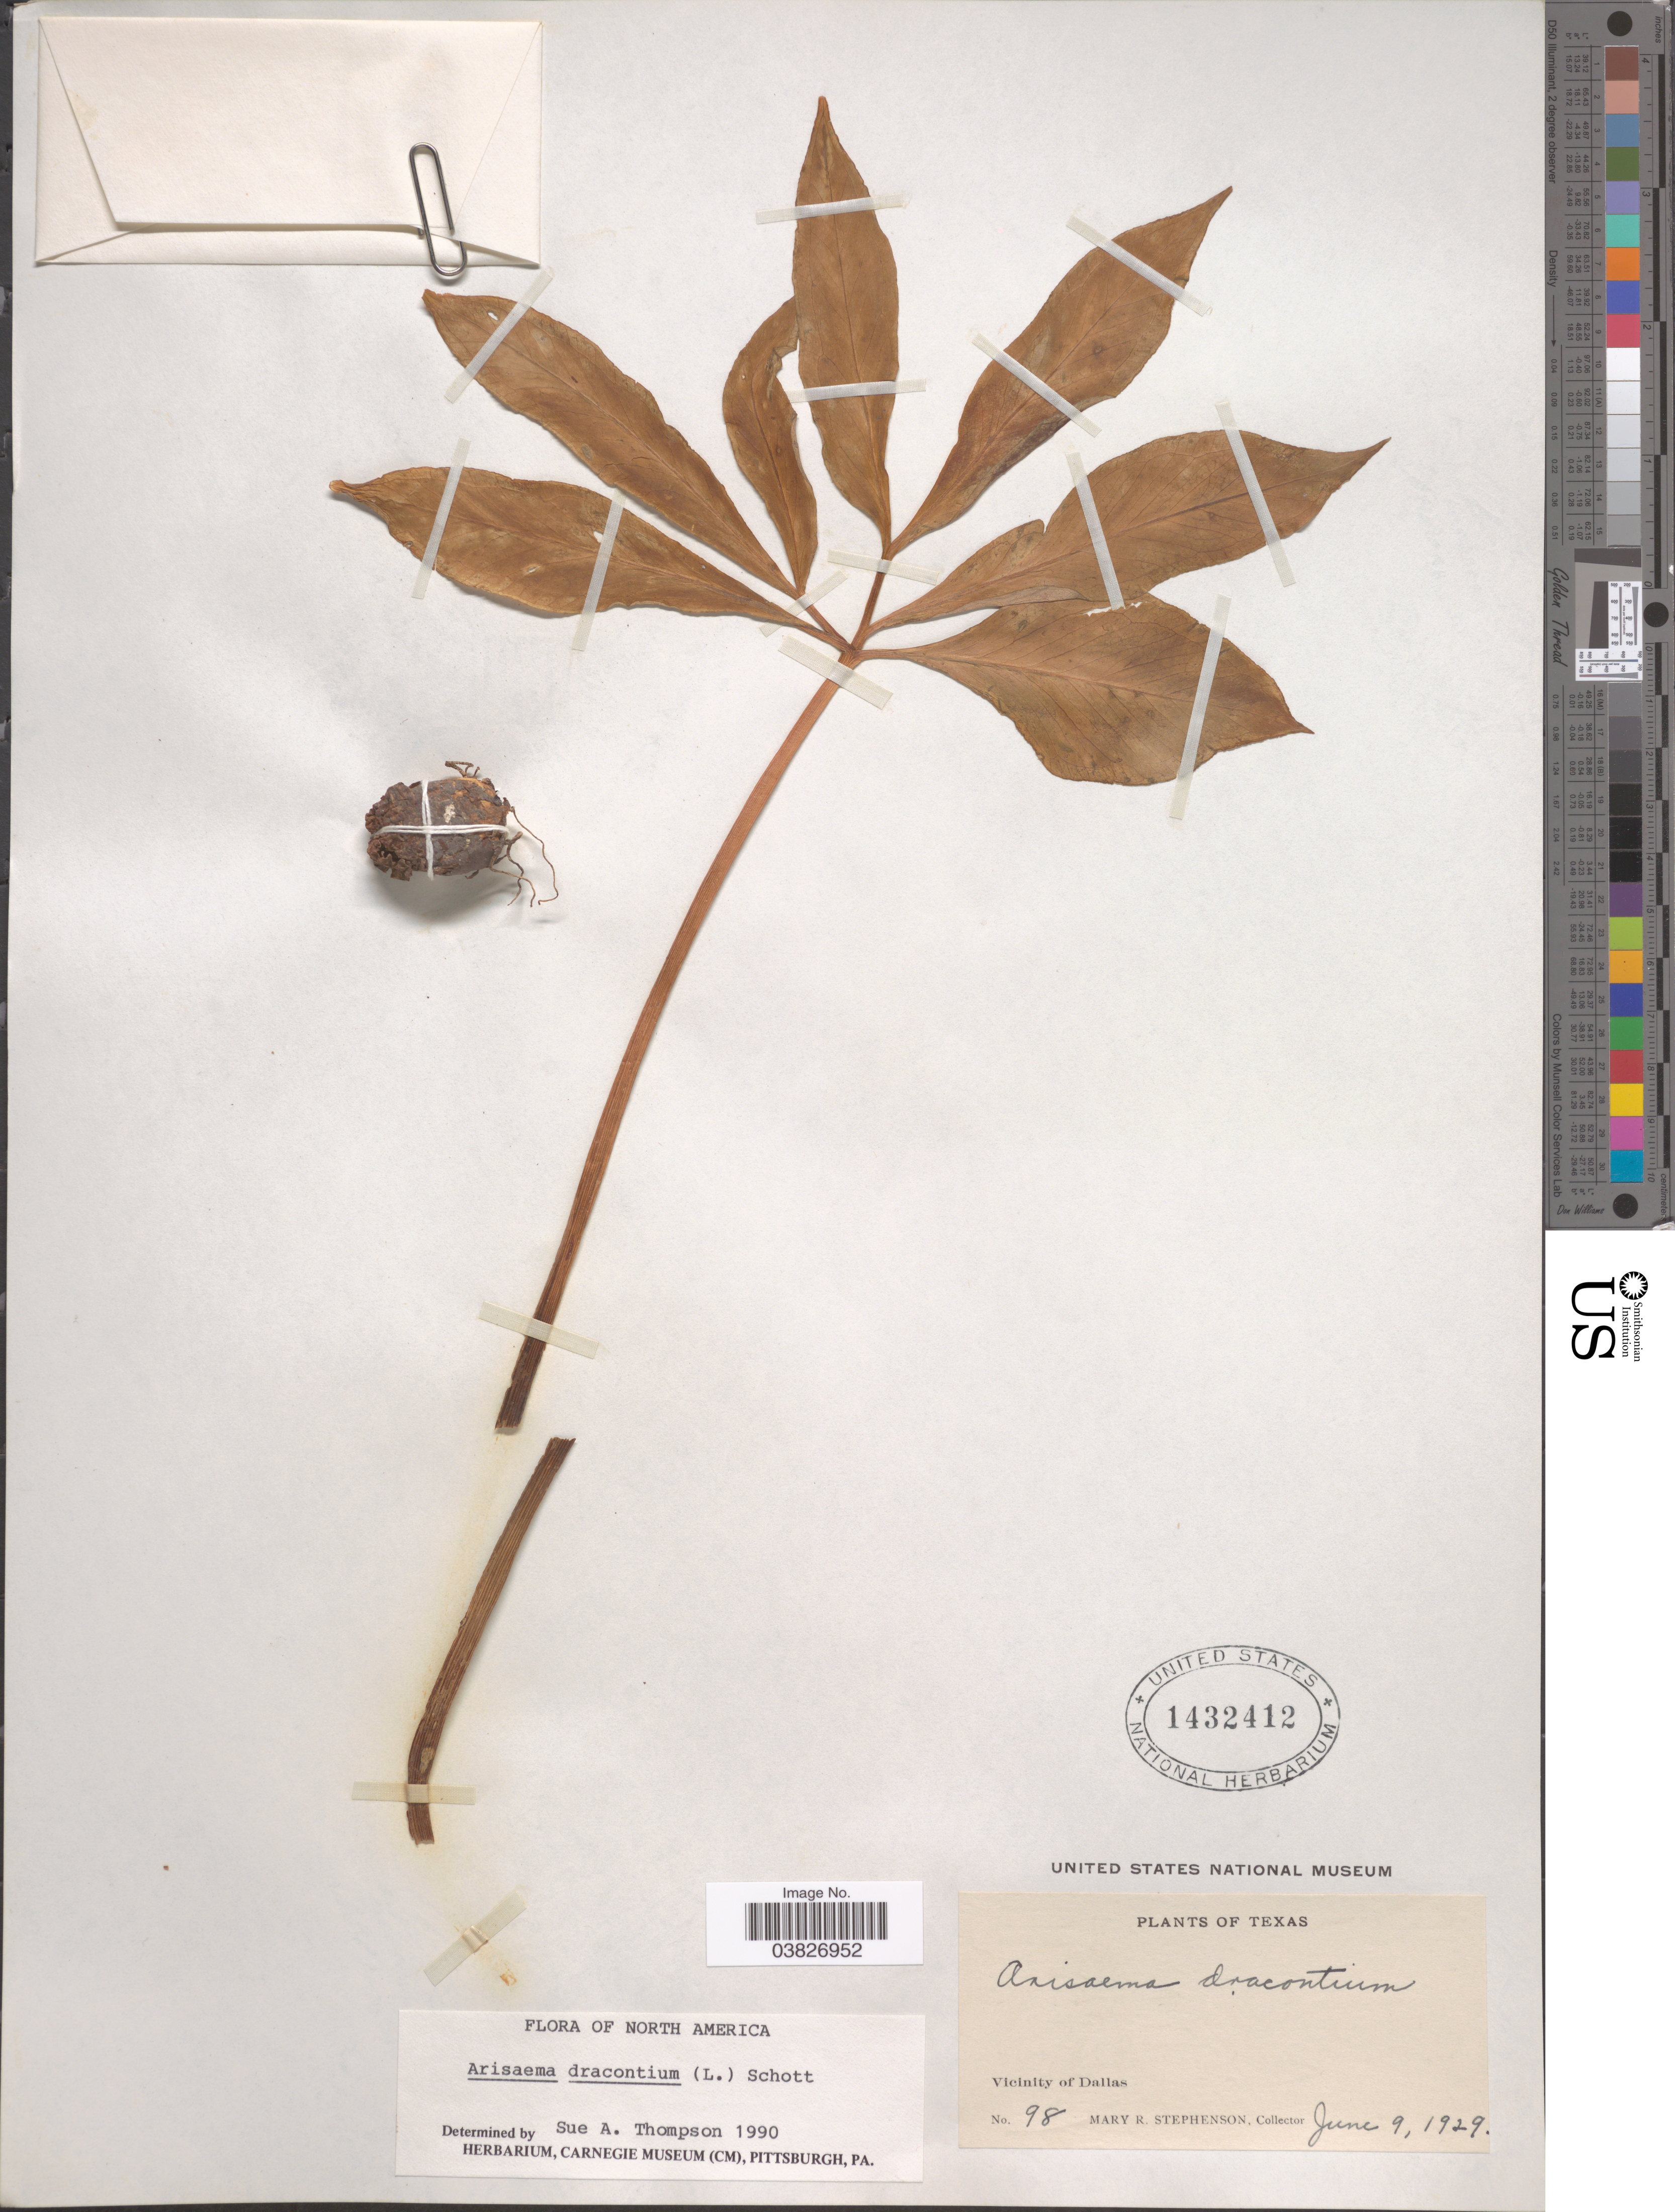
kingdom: Plantae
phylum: Tracheophyta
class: Liliopsida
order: Alismatales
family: Araceae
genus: Arisaema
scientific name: Arisaema dracontium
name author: (L.) Schott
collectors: M. Stephenson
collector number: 98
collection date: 1929-06-09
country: United States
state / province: Texas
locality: Vicinity of Dallas.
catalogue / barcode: US 1432412